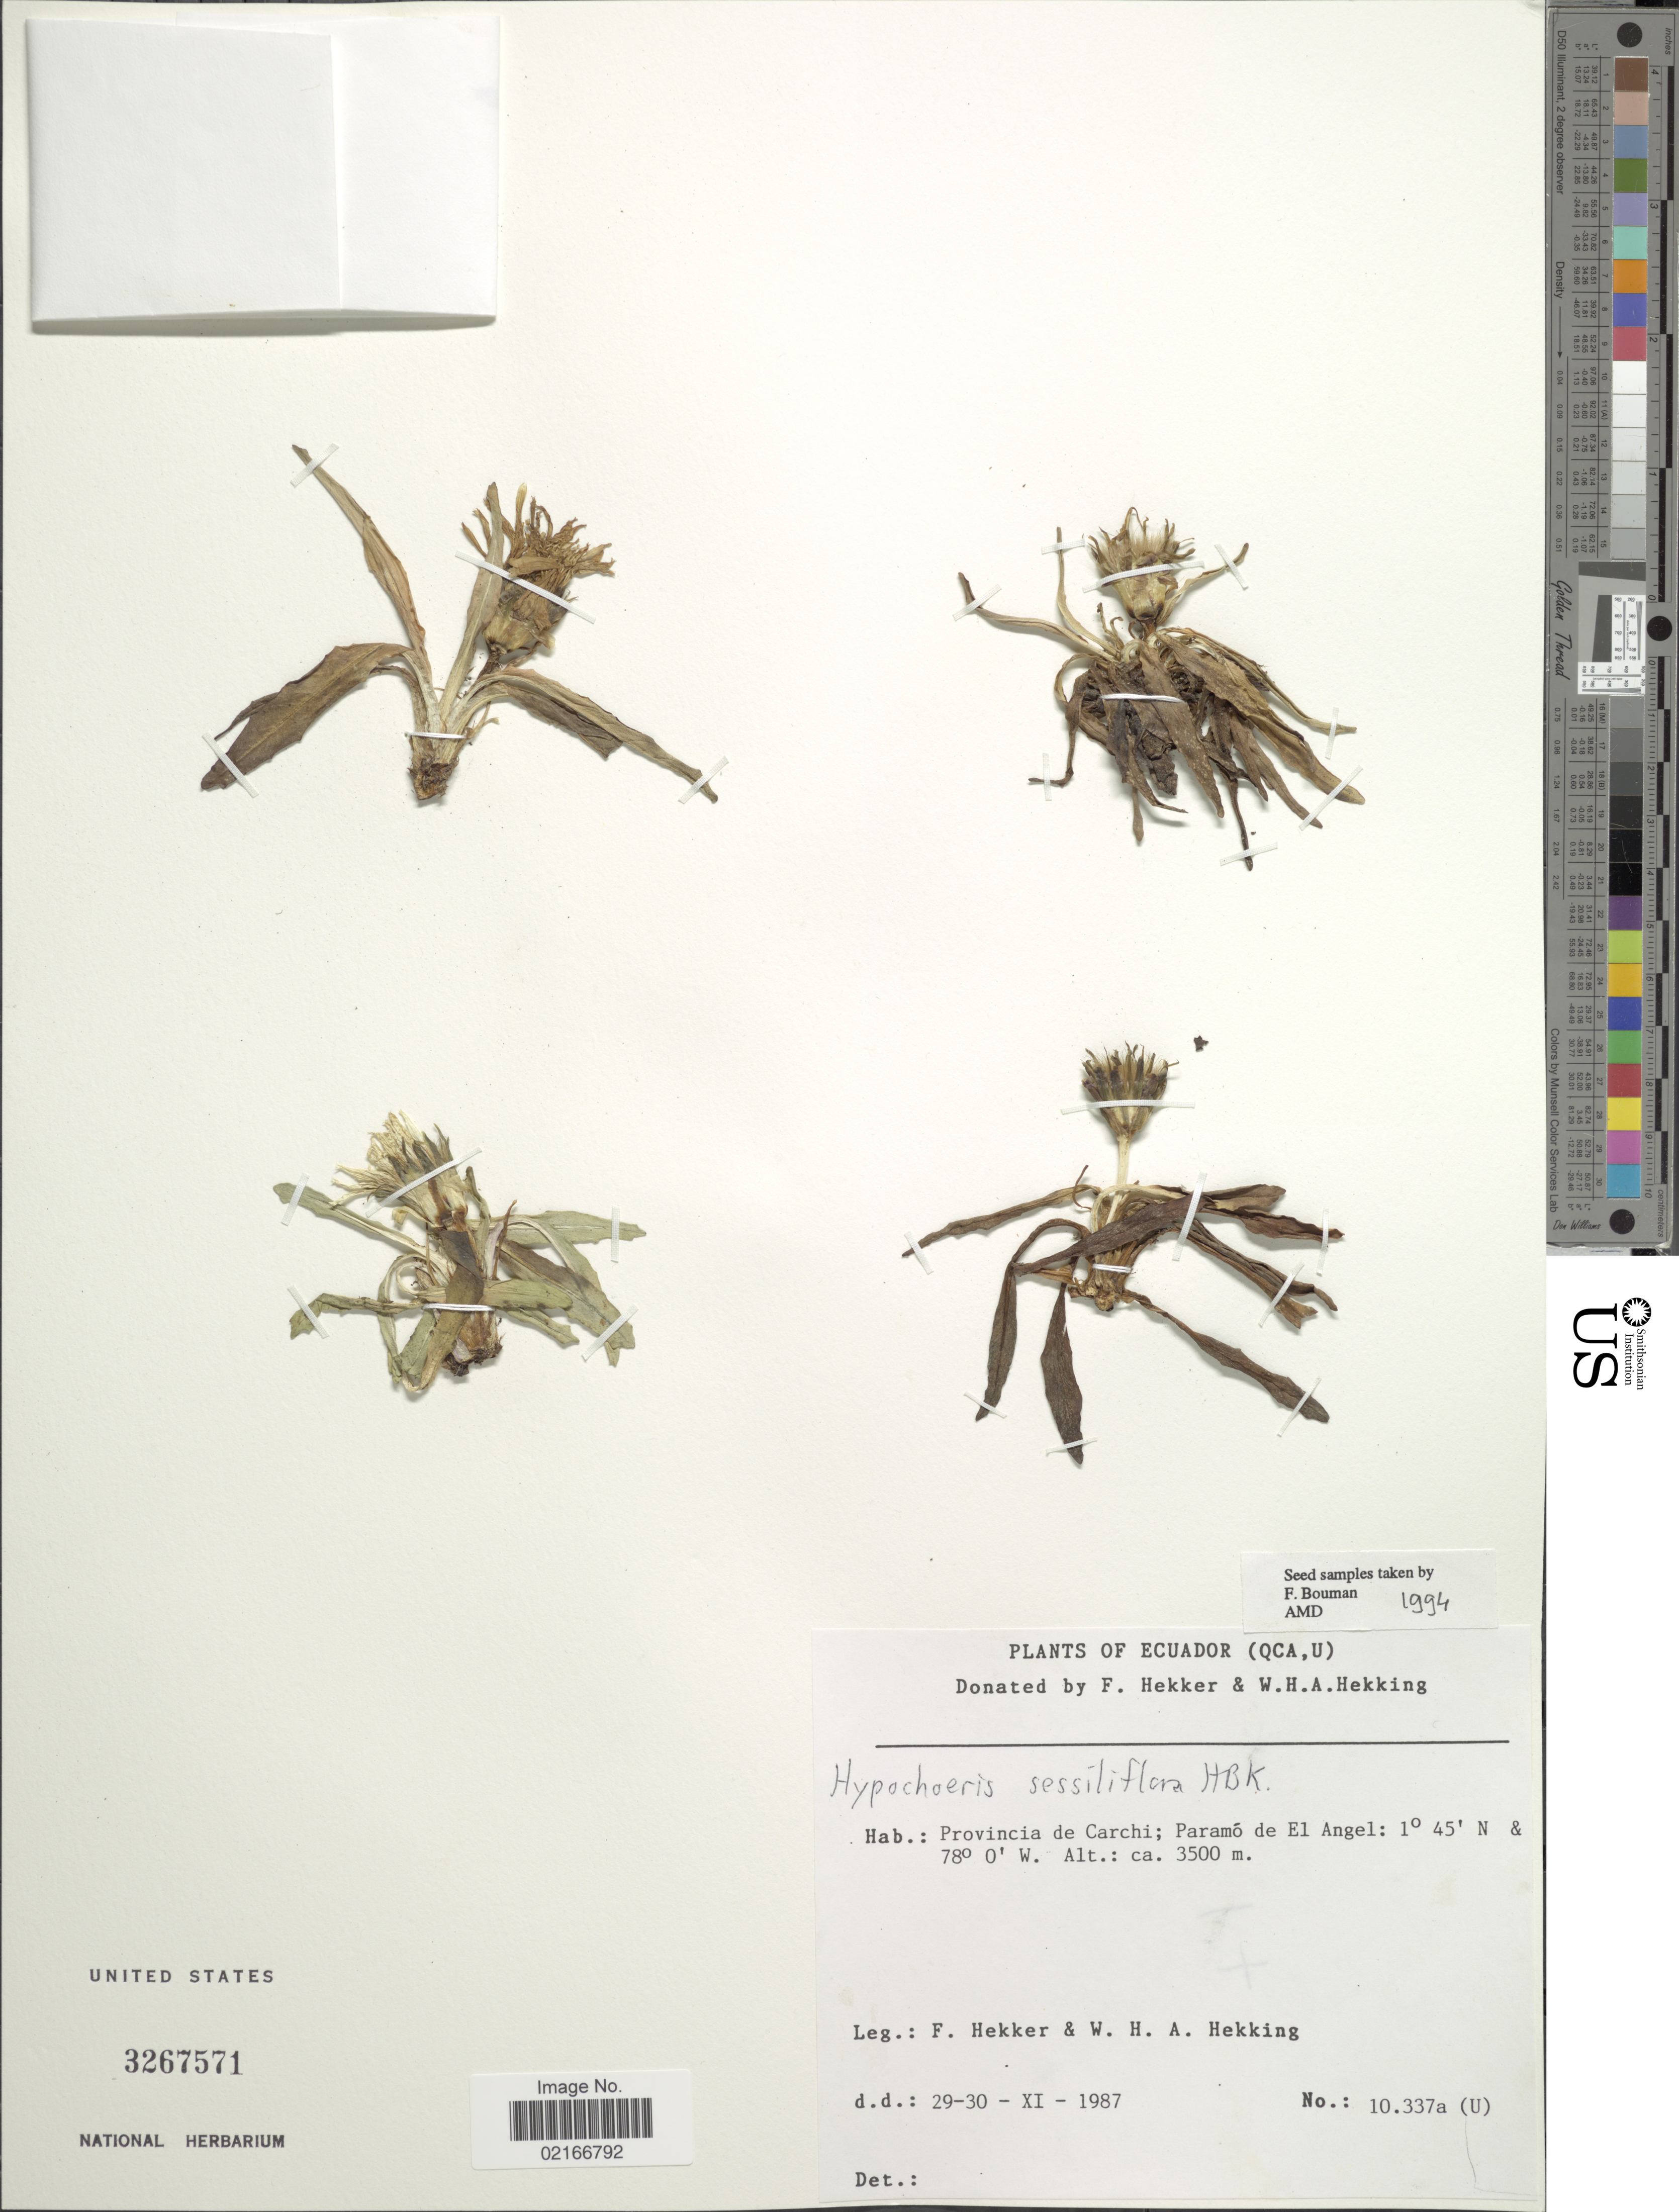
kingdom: Plantae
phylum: Tracheophyta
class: Magnoliopsida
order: Asterales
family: Asteraceae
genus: Hypochaeris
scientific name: Hypochaeris sessiflora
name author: Kunth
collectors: F. Hekker & W. H. A. Hekking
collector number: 10337a (U)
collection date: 1987-11-29/1987-11-30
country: Ecuador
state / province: Carchi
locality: Paramó de El Angel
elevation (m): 3500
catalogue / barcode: US 3267571